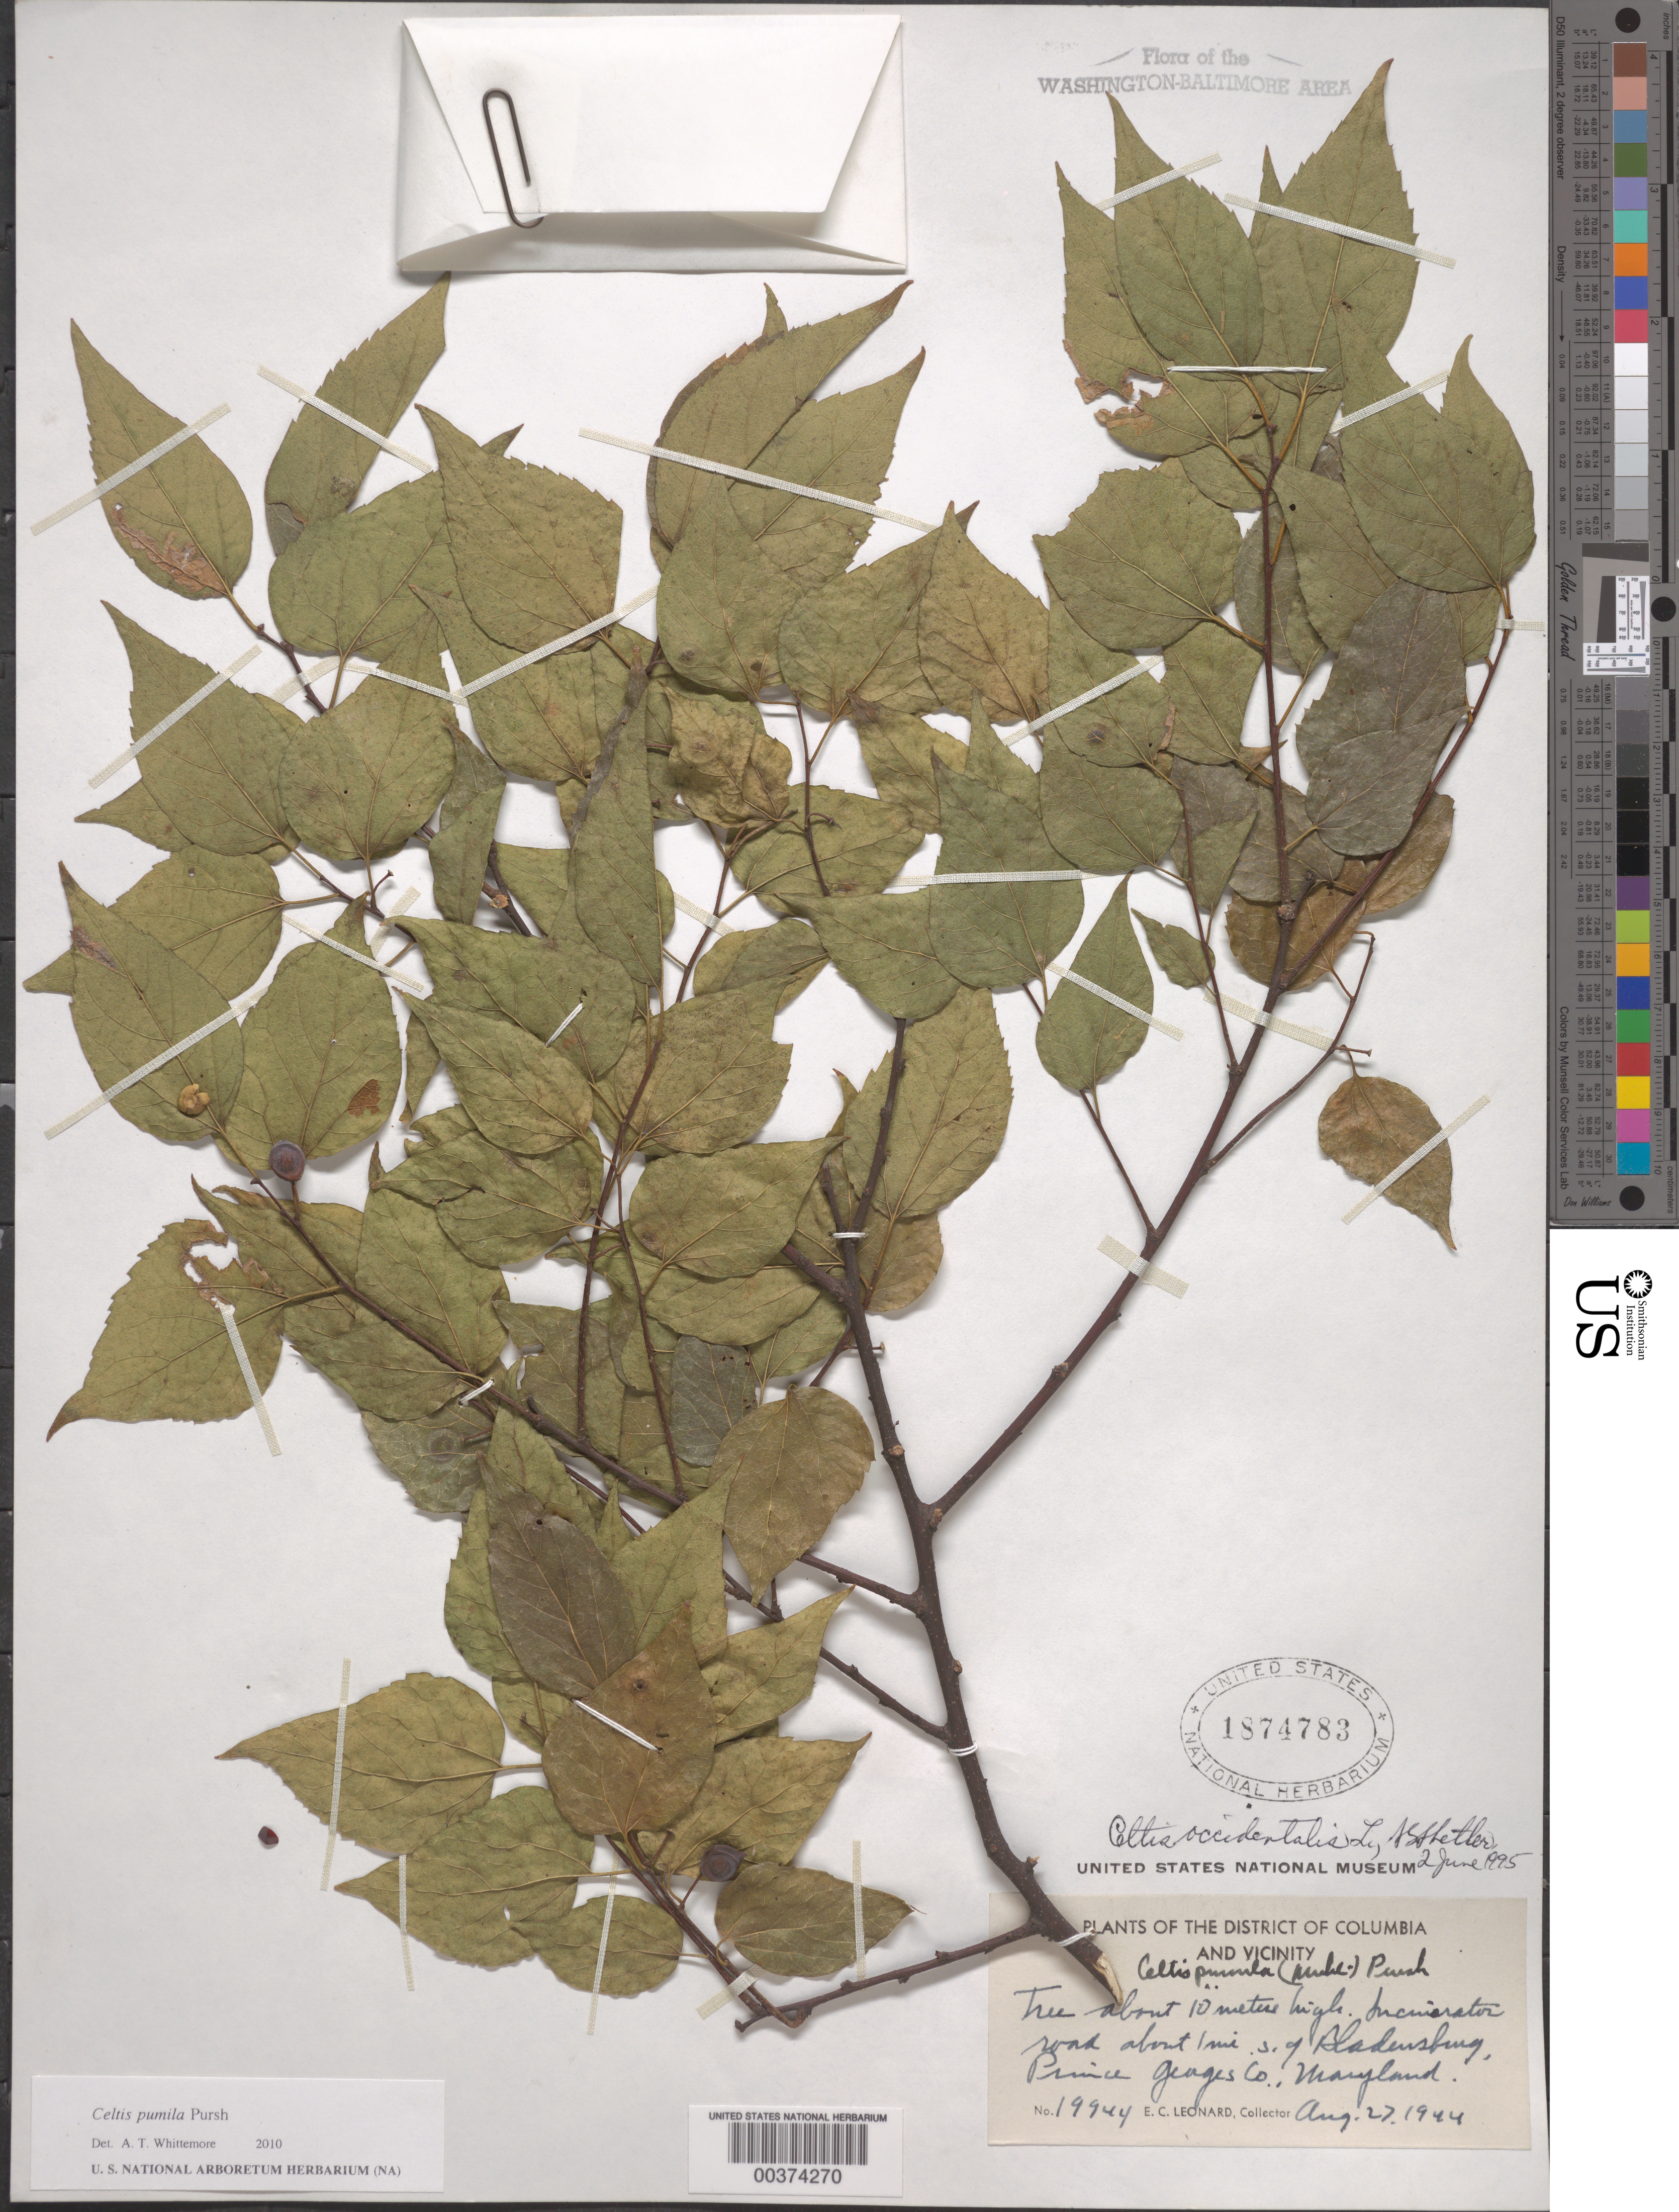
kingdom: Plantae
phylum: Tracheophyta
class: Magnoliopsida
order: Rosales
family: Cannabaceae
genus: Celtis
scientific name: Celtis pumila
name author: Pursh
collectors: E. C. Leonard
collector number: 19944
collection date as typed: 27 Aug 1944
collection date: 1944-08-27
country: United States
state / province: Maryland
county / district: Prince George's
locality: South of Bladensburg, Incinerator Road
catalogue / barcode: US 1874783